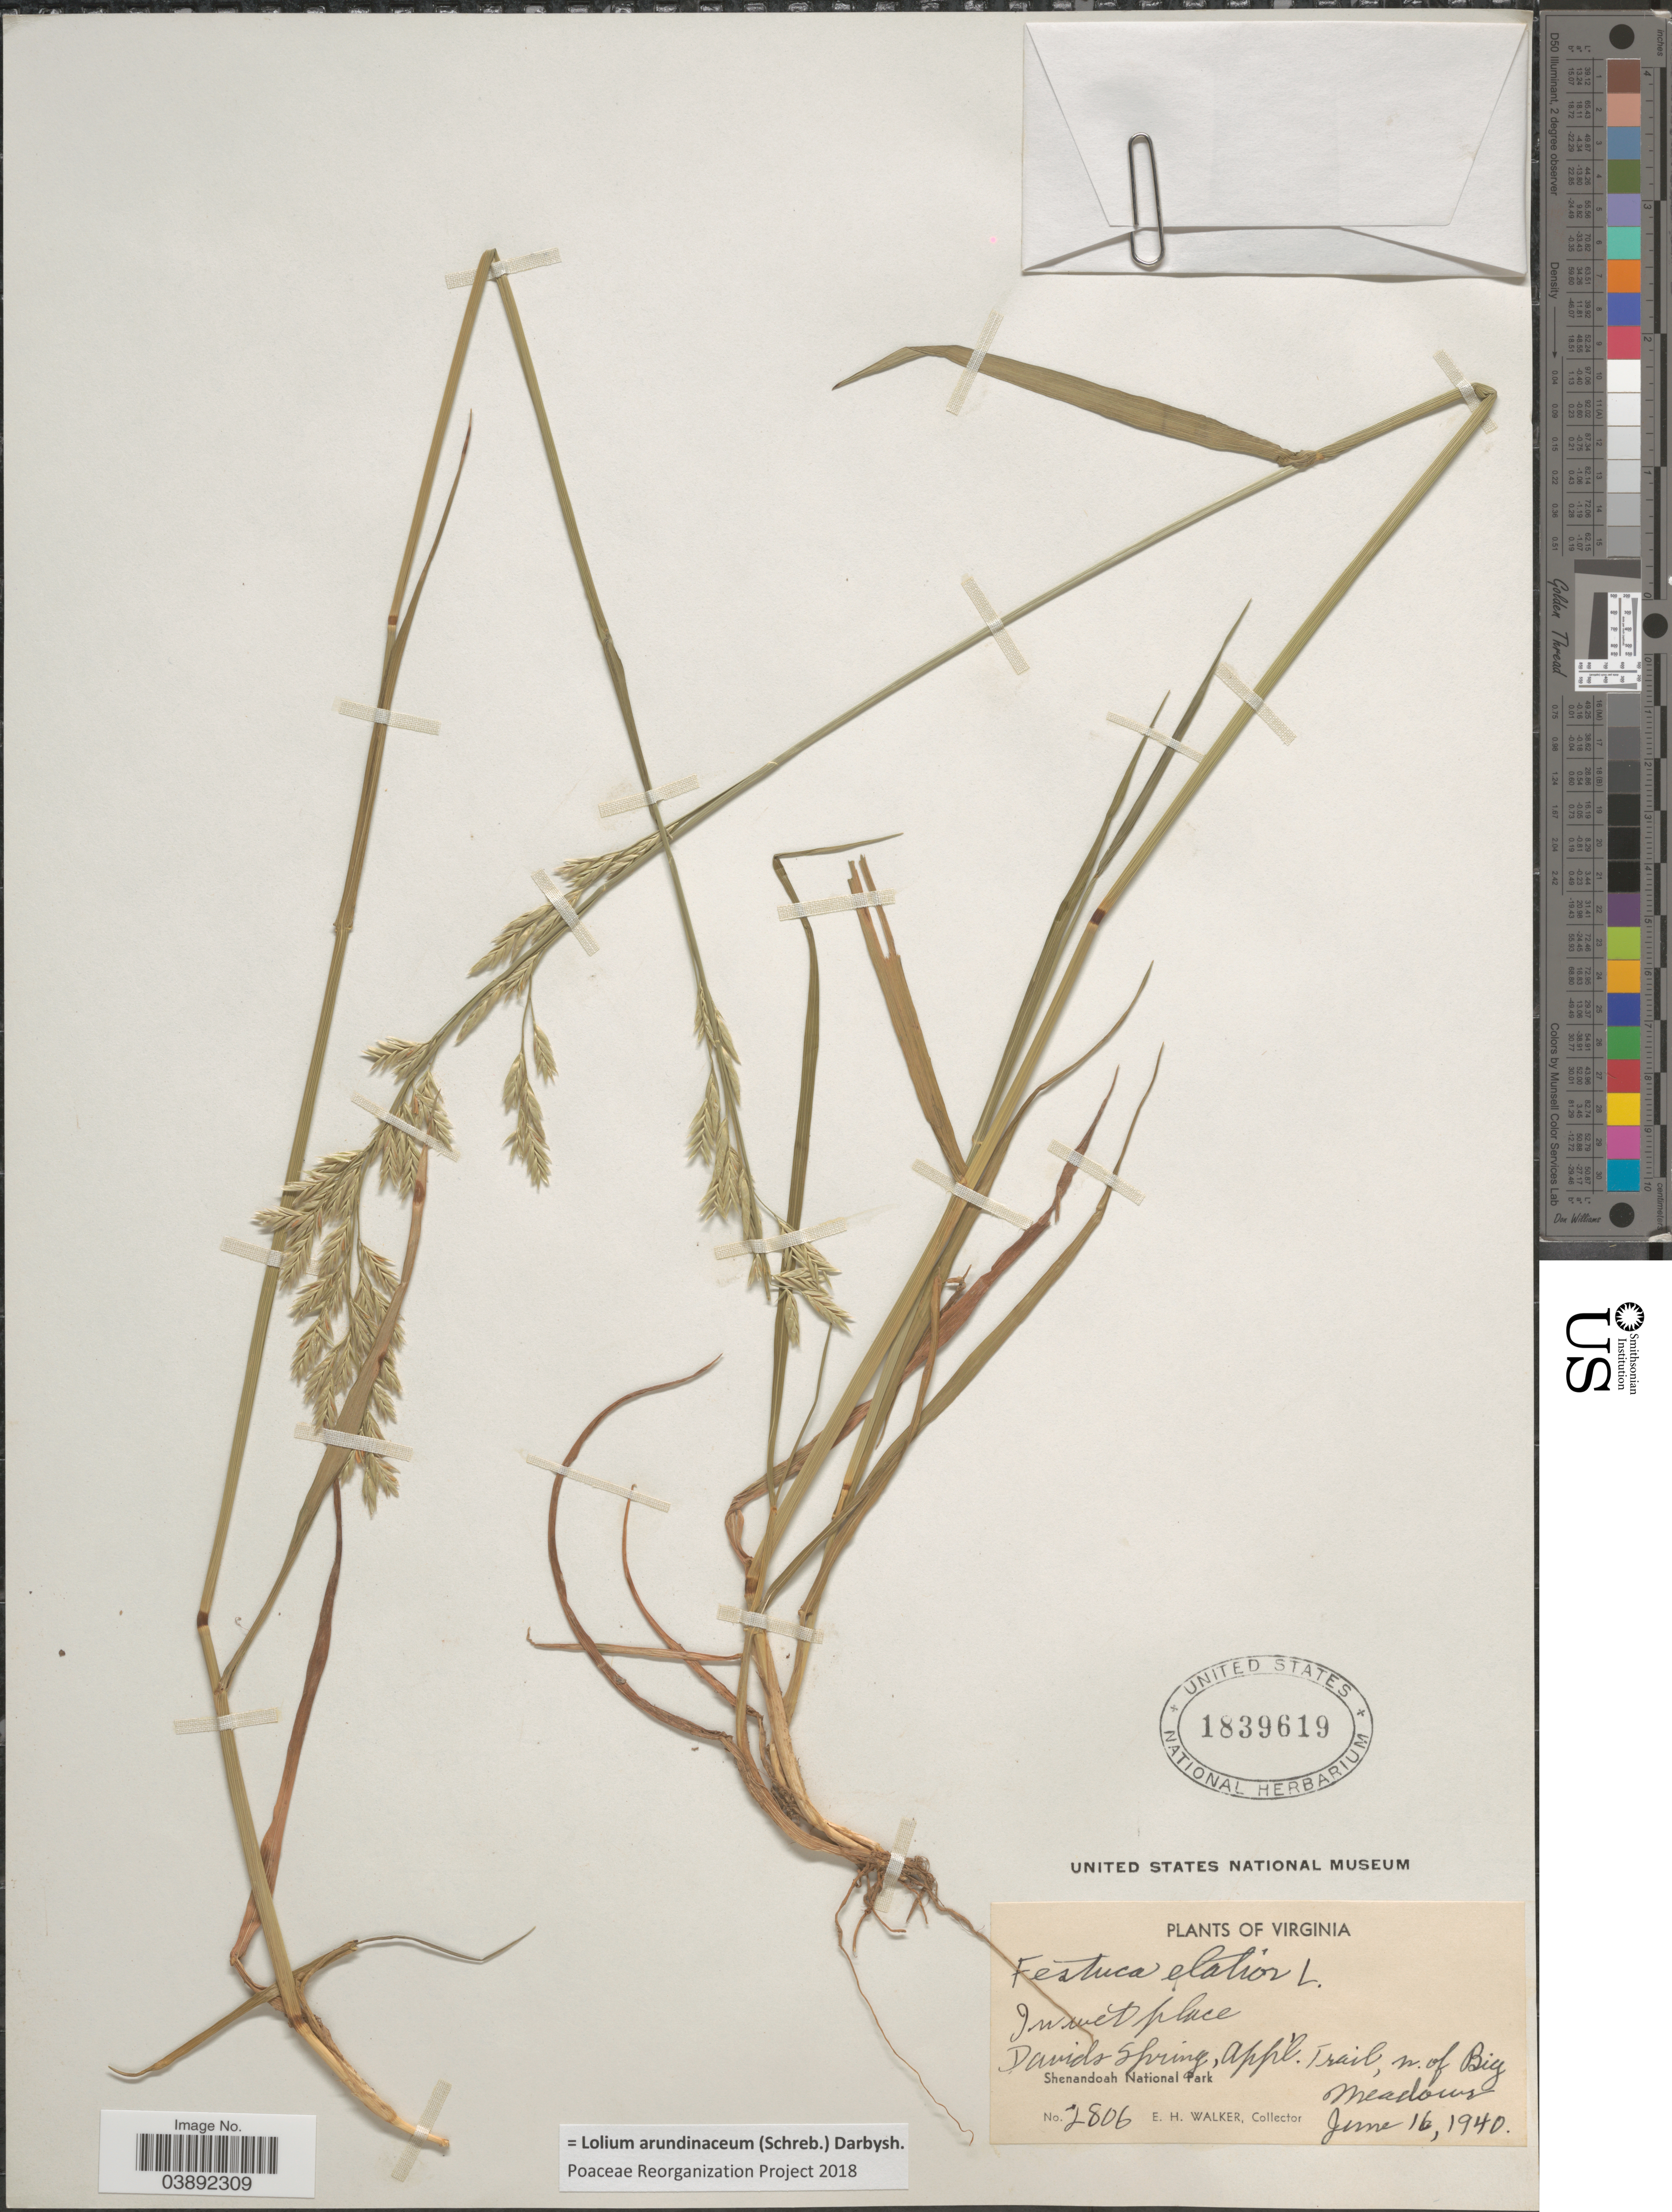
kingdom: Plantae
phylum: Tracheophyta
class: Liliopsida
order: Poales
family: Poaceae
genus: Lolium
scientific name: Lolium arundinaceum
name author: (Schreb.) Darbysh.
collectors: E. H. Walker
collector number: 2806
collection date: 1940-06-16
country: United States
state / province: Virginia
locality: In wet place. Davids Spring, Appl. Trail, n. of Big Meadows. Shenadoah National Park.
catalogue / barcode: US 1839619